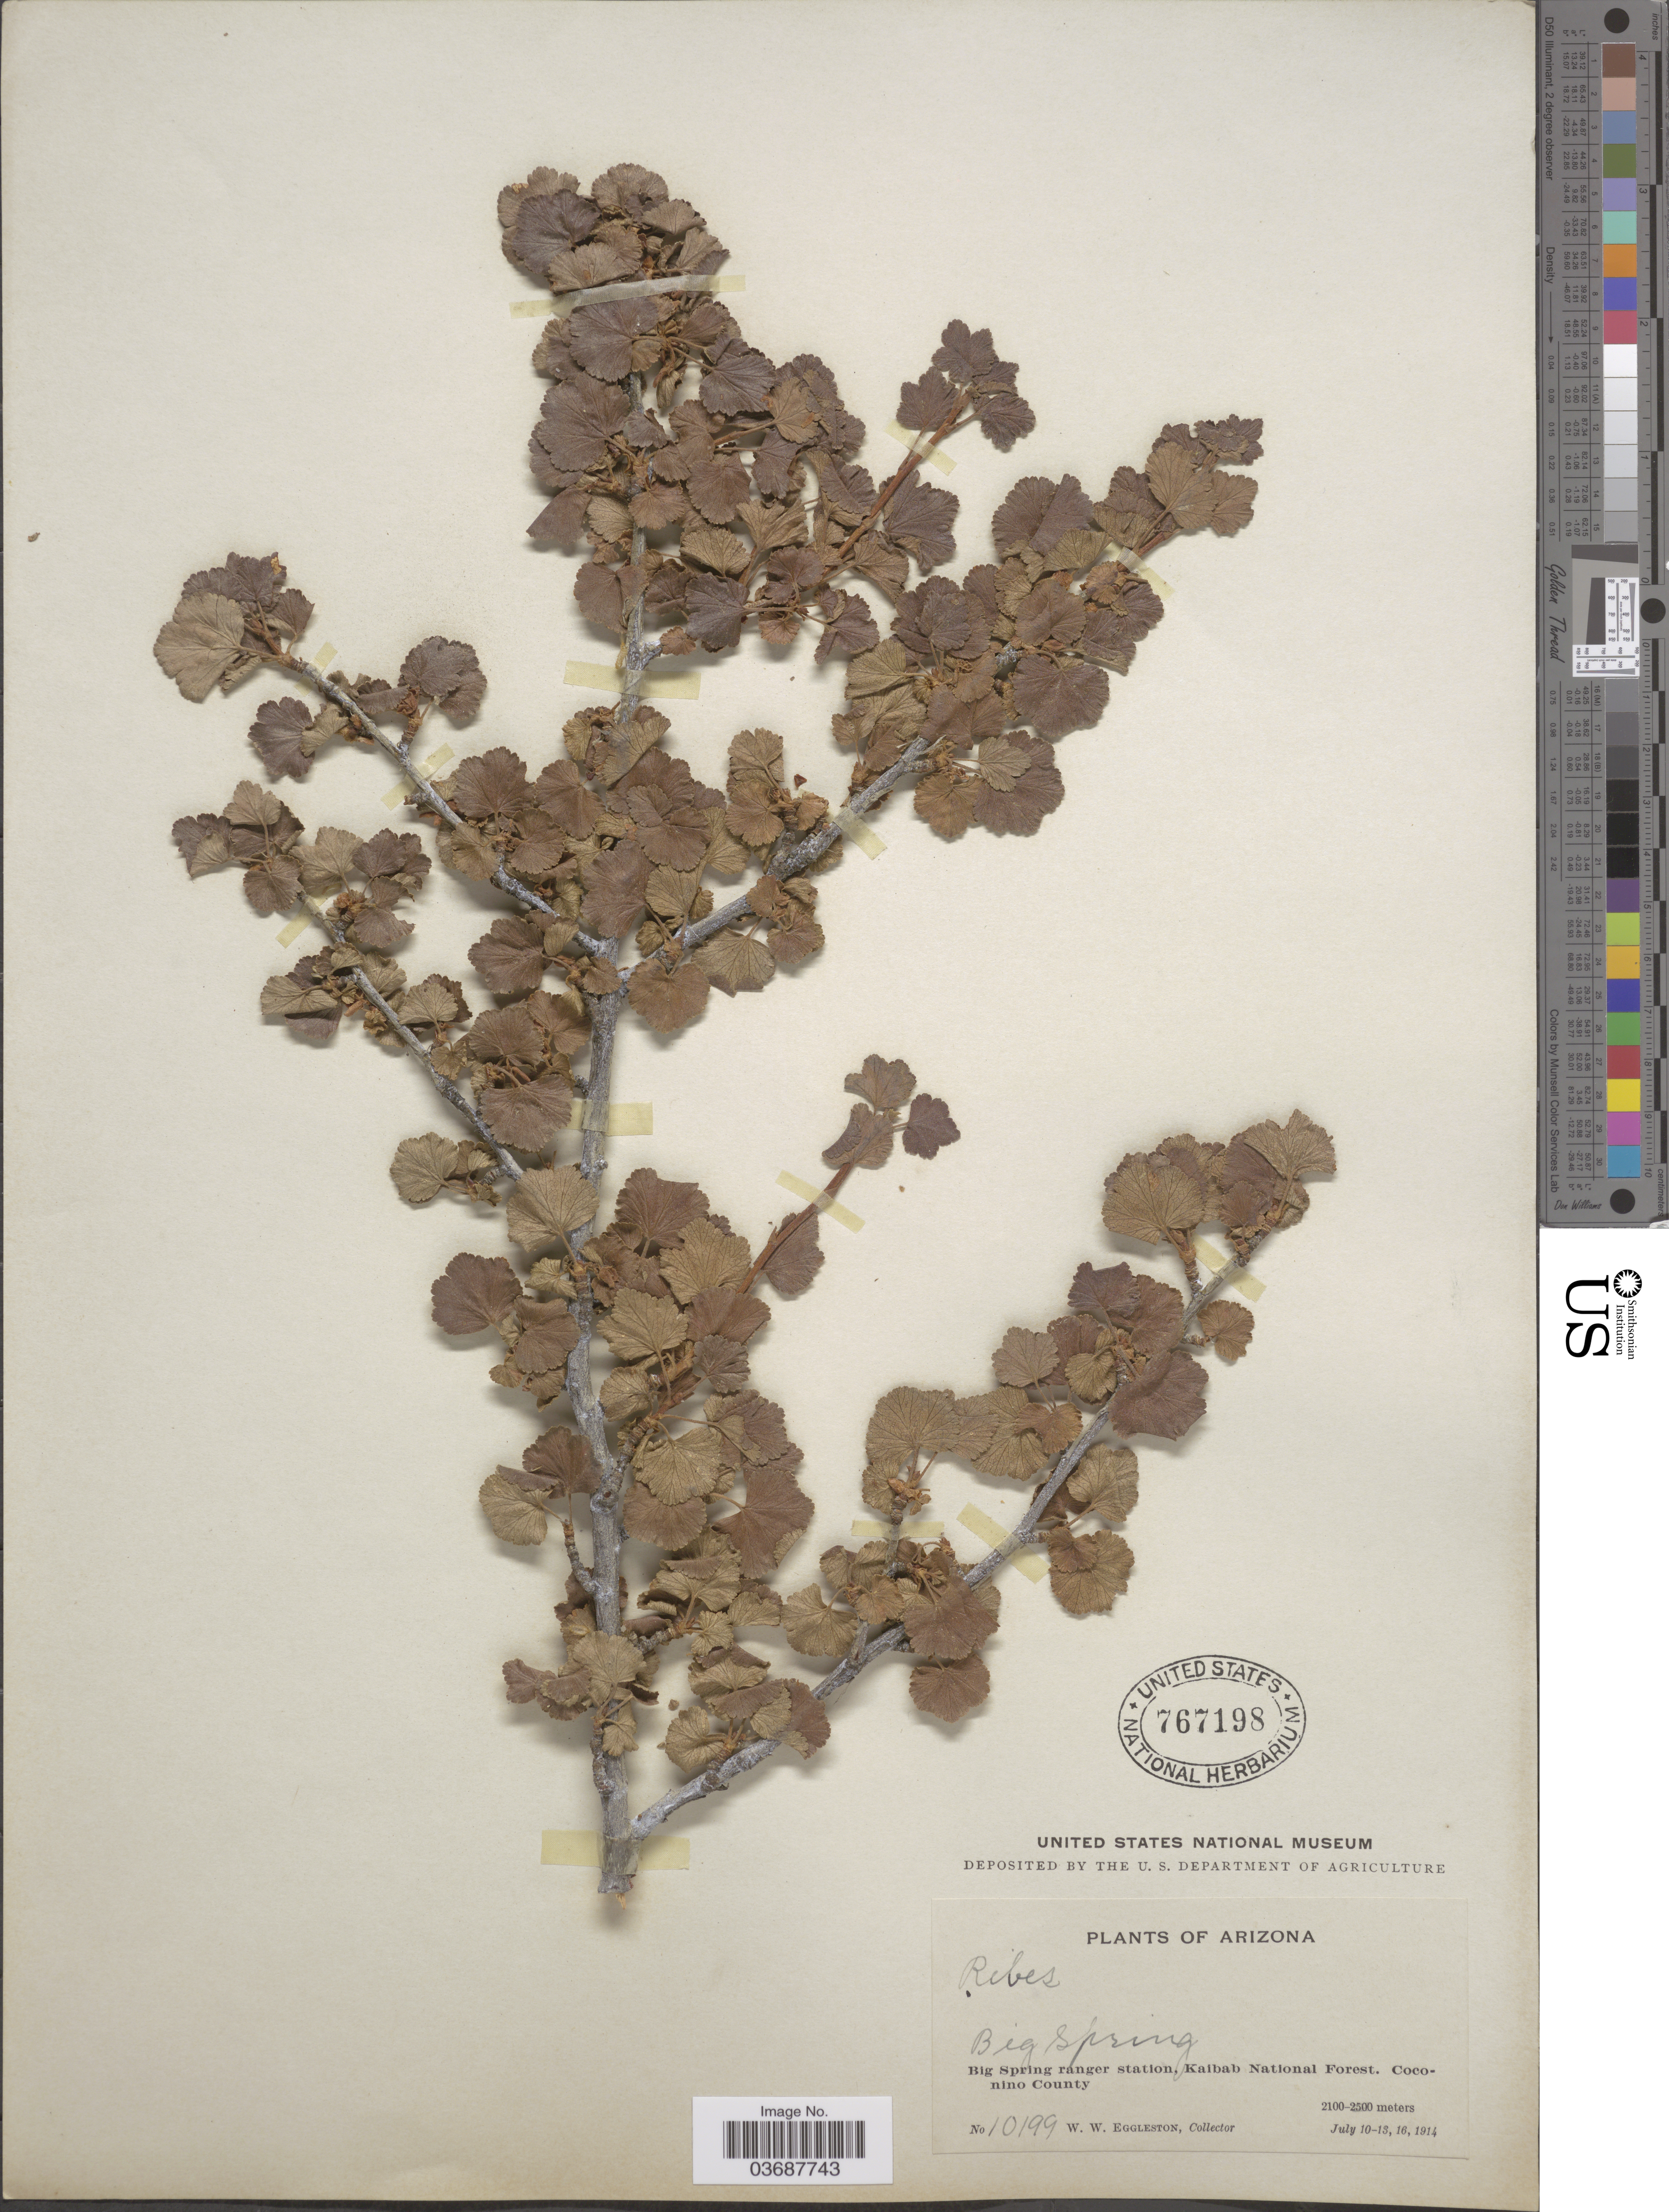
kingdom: Plantae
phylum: Tracheophyta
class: Magnoliopsida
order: Saxifragales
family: Grossulariaceae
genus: Ribes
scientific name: Ribes inebrians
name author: Lindl.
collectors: W. W. Eggleston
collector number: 10199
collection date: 1914-07-10/1914-07-16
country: United States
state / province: Arizona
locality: Big Spring. Big Spring ranger station, Kaibab National Forest. Coconino County.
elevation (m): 2100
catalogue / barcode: US 767198